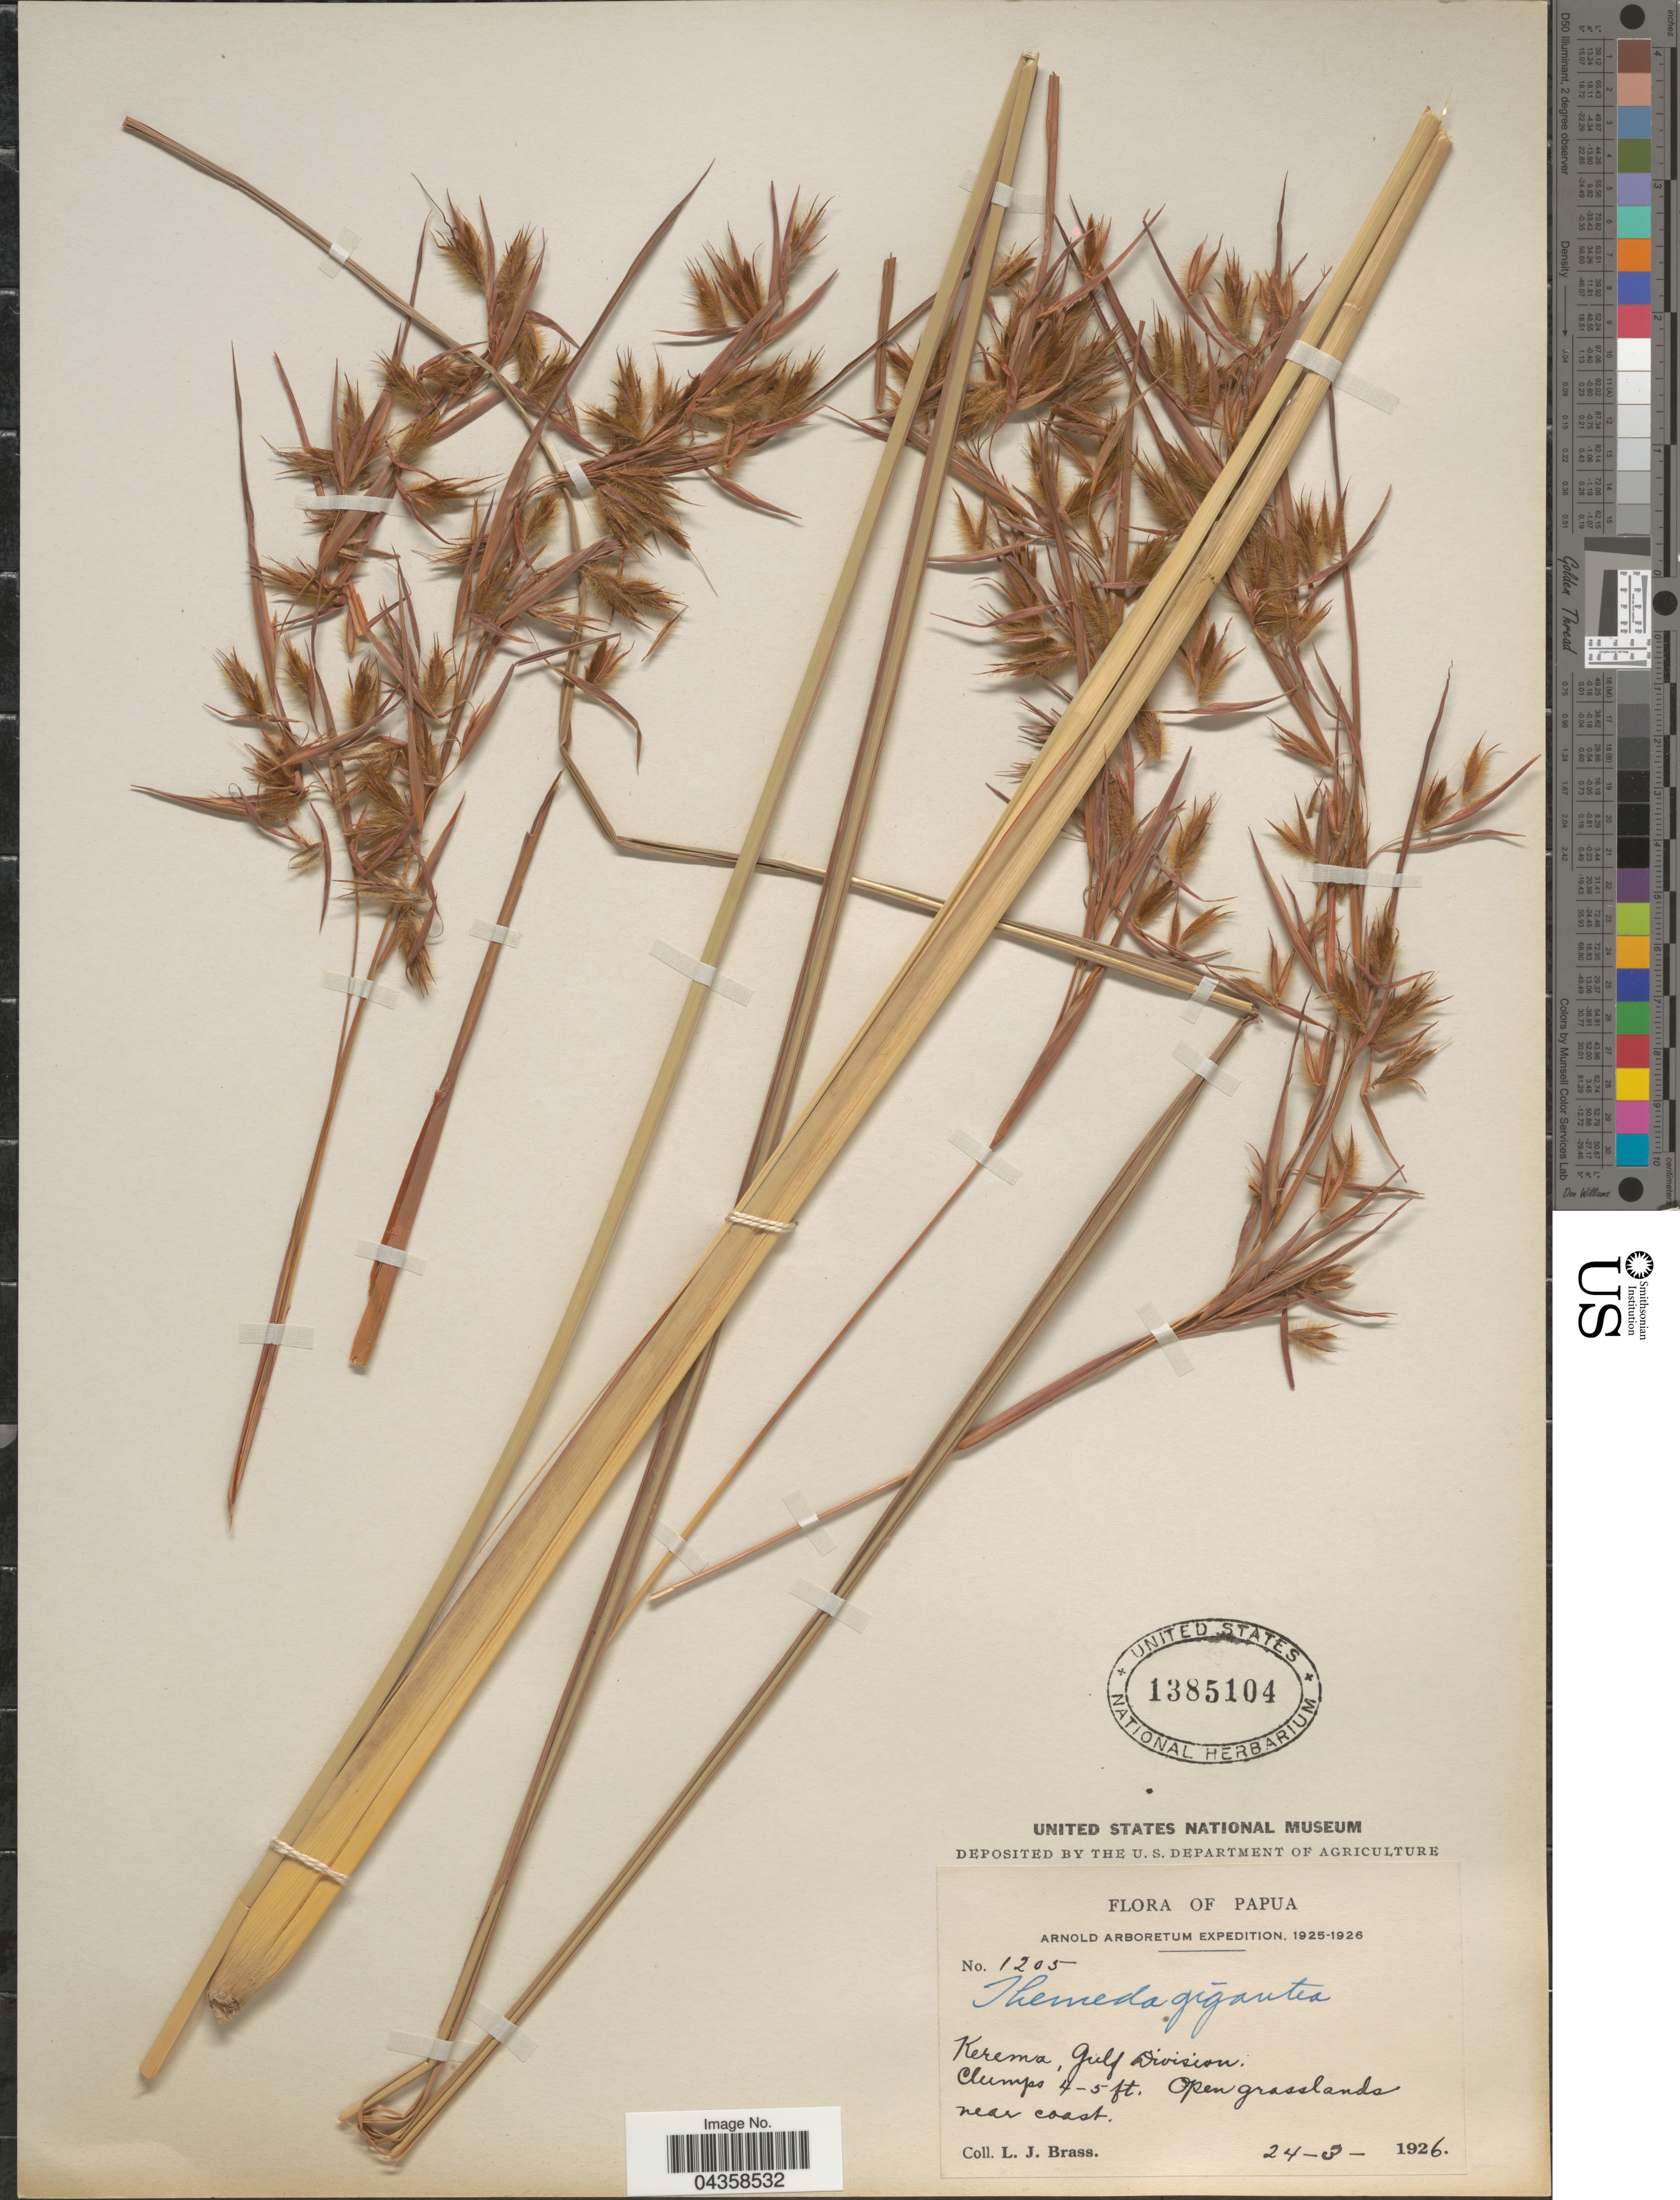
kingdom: Plantae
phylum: Tracheophyta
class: Liliopsida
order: Poales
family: Poaceae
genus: Themeda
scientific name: Themeda gigantea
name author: Hack.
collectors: L. J. Brass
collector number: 1205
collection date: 1926-03-24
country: Papua New Guinea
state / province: Gulf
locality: Arnold Arboretum Expedition, 1925-1926. Kerema, Gulf Division. Open grasslands near coast.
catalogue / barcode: US 1385104